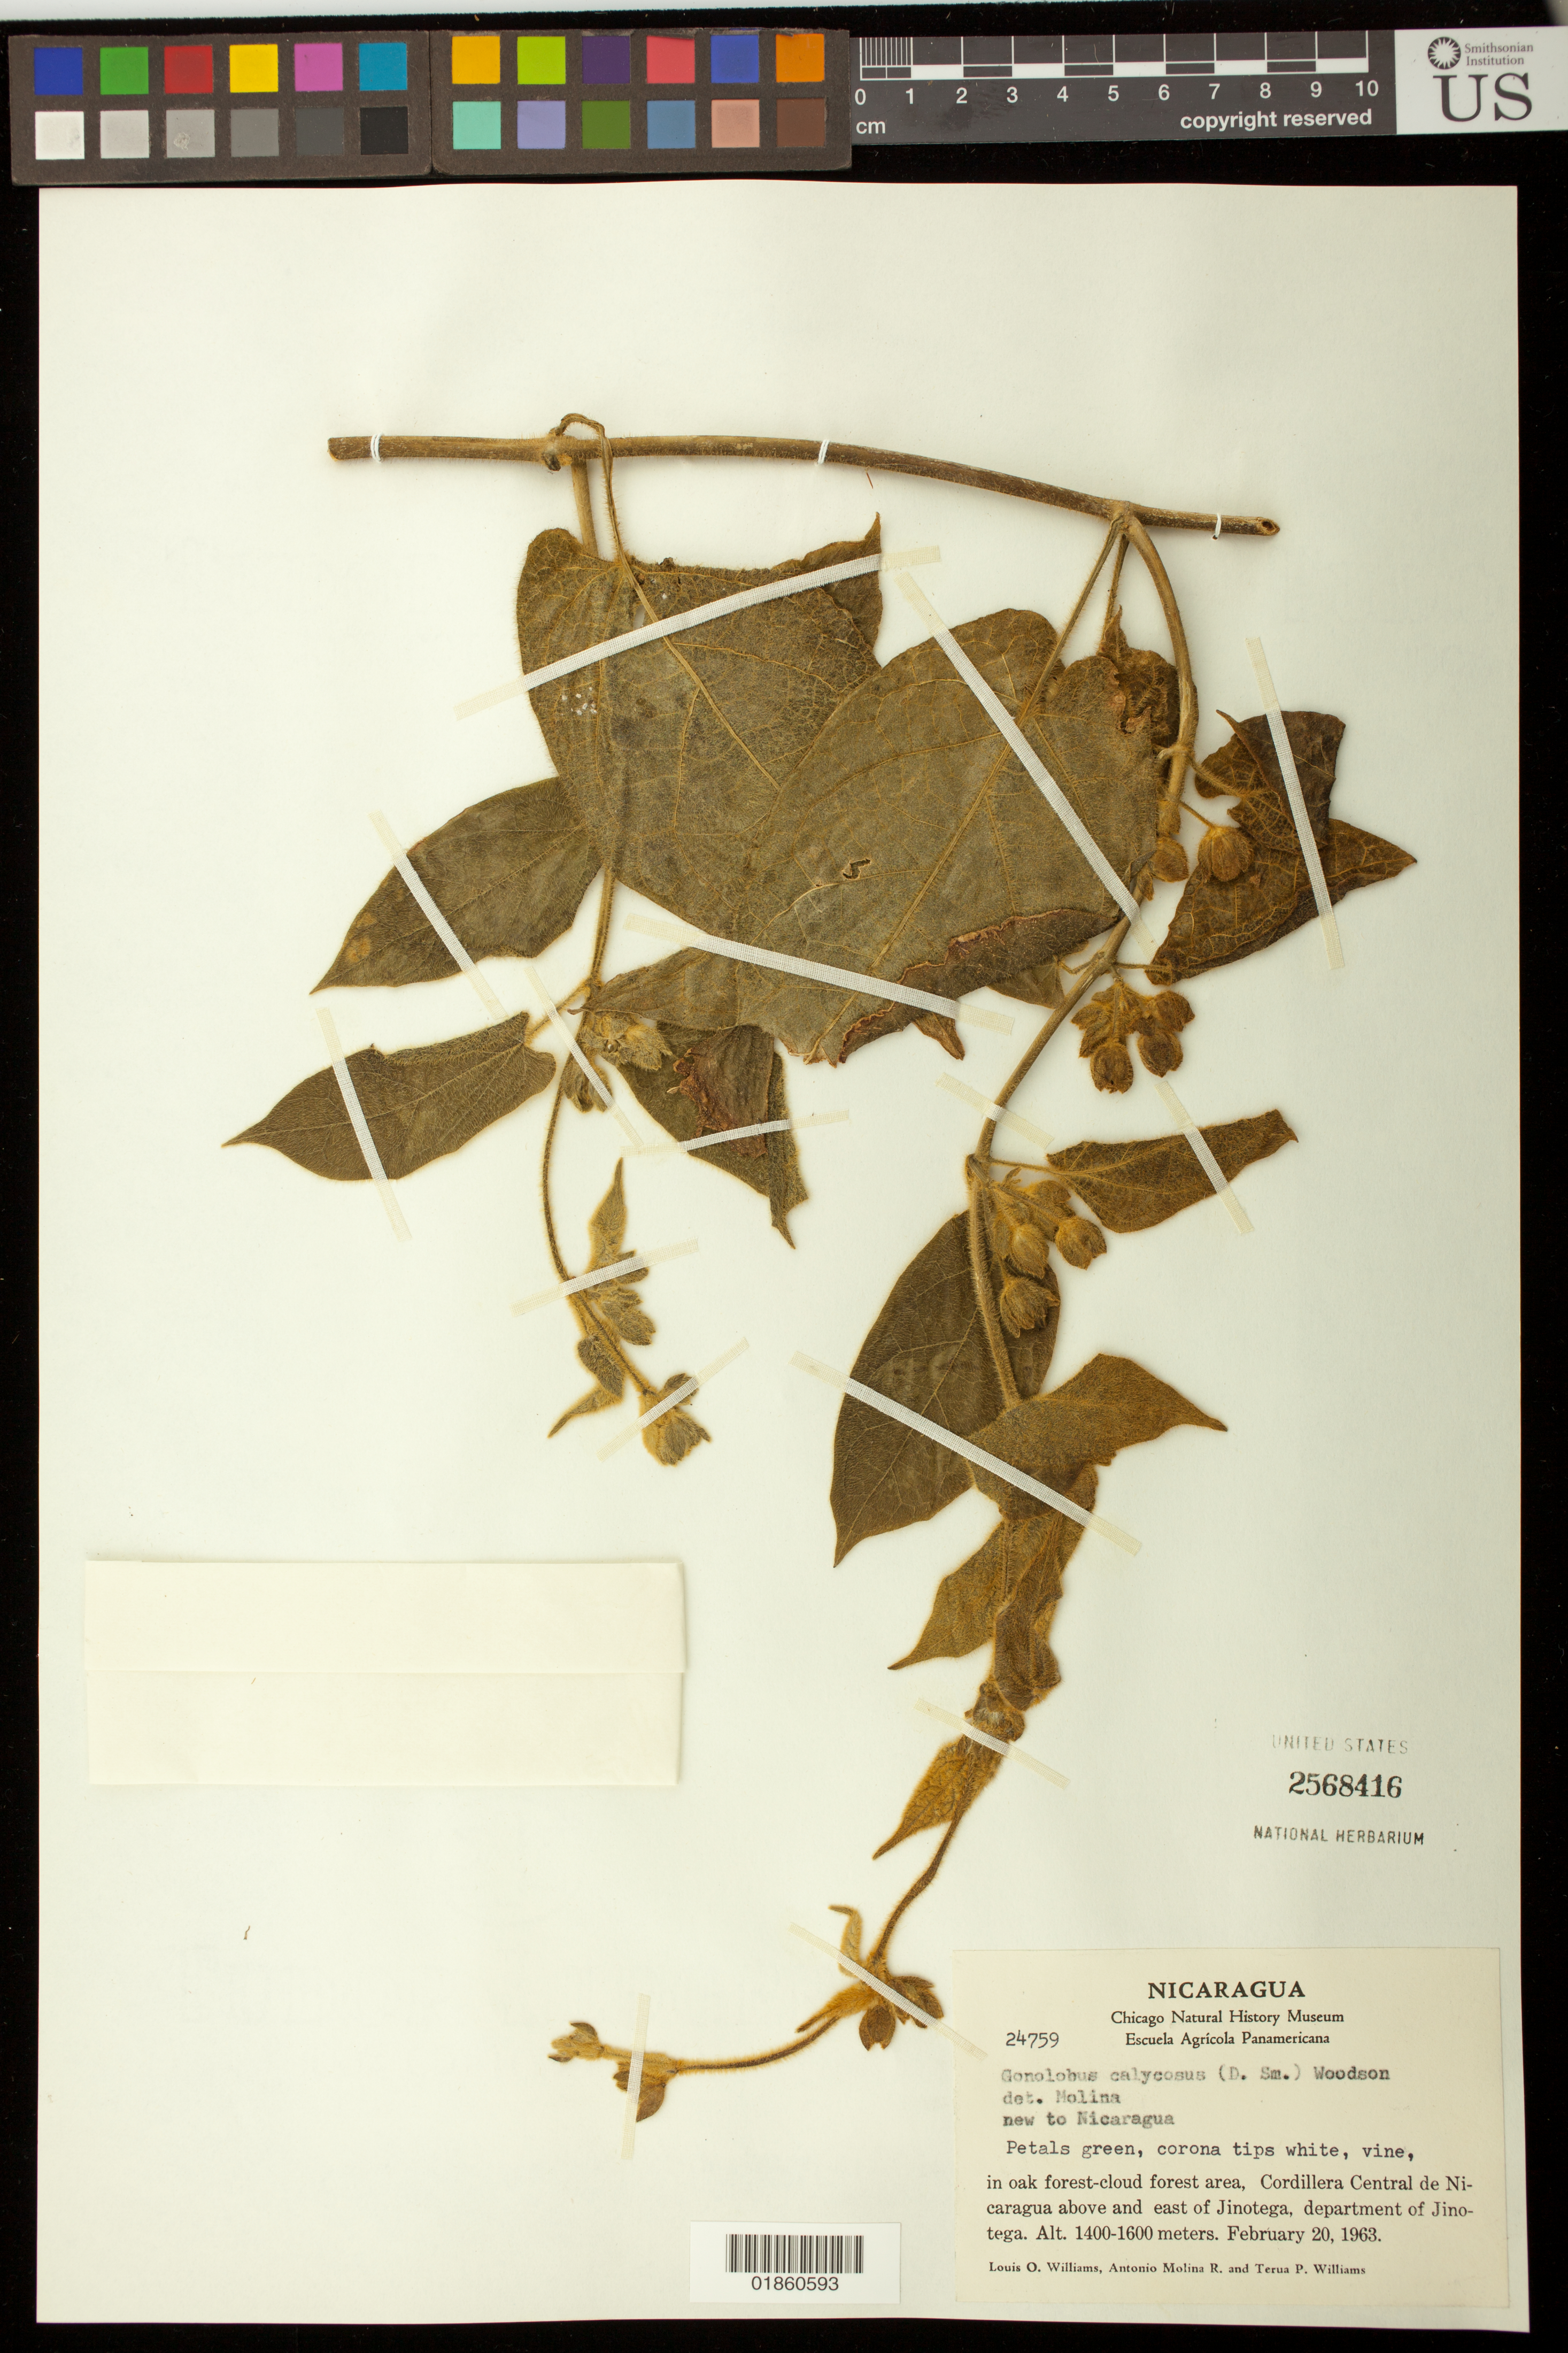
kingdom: Plantae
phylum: Tracheophyta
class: Magnoliopsida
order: Gentianales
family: Apocynaceae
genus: Gonolobus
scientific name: Gonolobus calycosus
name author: (Donn. Sm.) Woodson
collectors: L. O. Williams, A. Molina R. & T. P. Williams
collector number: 24759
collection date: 1963-02-20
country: Nicaragua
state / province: Jinotega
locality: Cordillera Central de Nicaragua above and east of Jinotega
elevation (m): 1400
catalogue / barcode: US 2568416